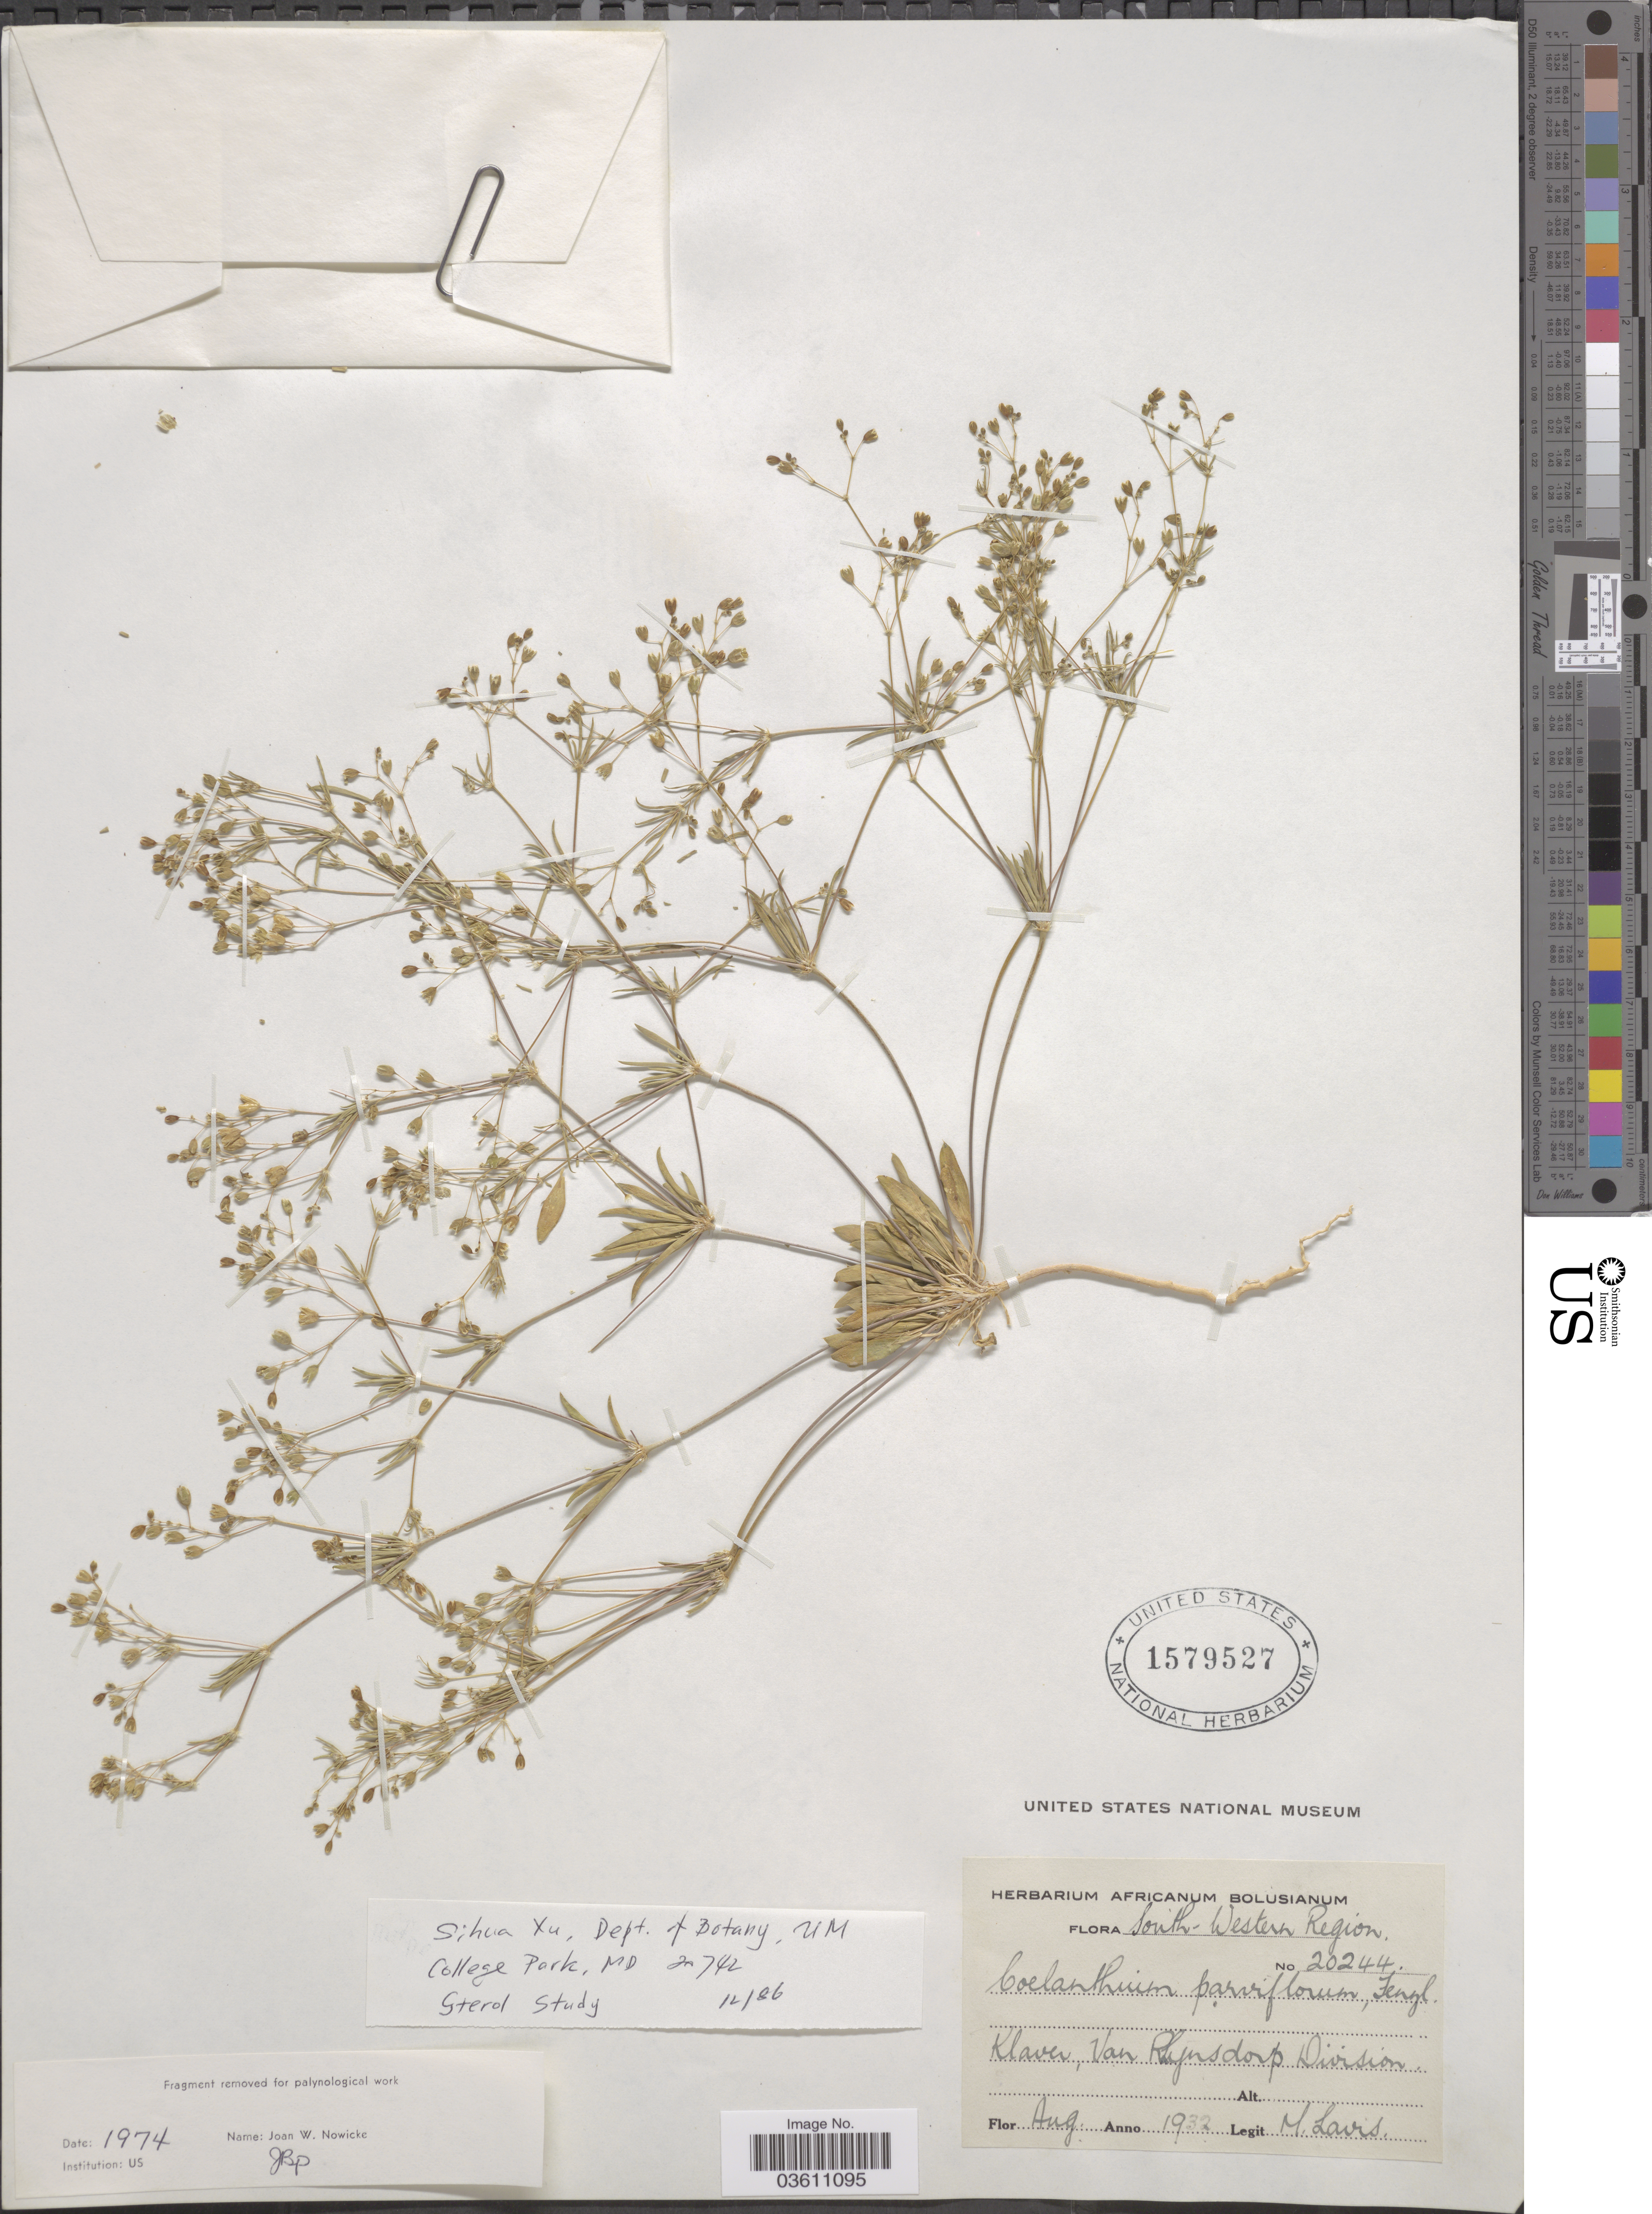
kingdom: Plantae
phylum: Tracheophyta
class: Magnoliopsida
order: Caryophyllales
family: Molluginaceae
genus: Coelanthum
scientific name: Coelanthum parviflorum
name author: Fenzl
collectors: M. Lavis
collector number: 20244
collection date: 1932-08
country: South Africa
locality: South-Western Region. Klaver, Van Rhynsdorp Division.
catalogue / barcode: US 1579527